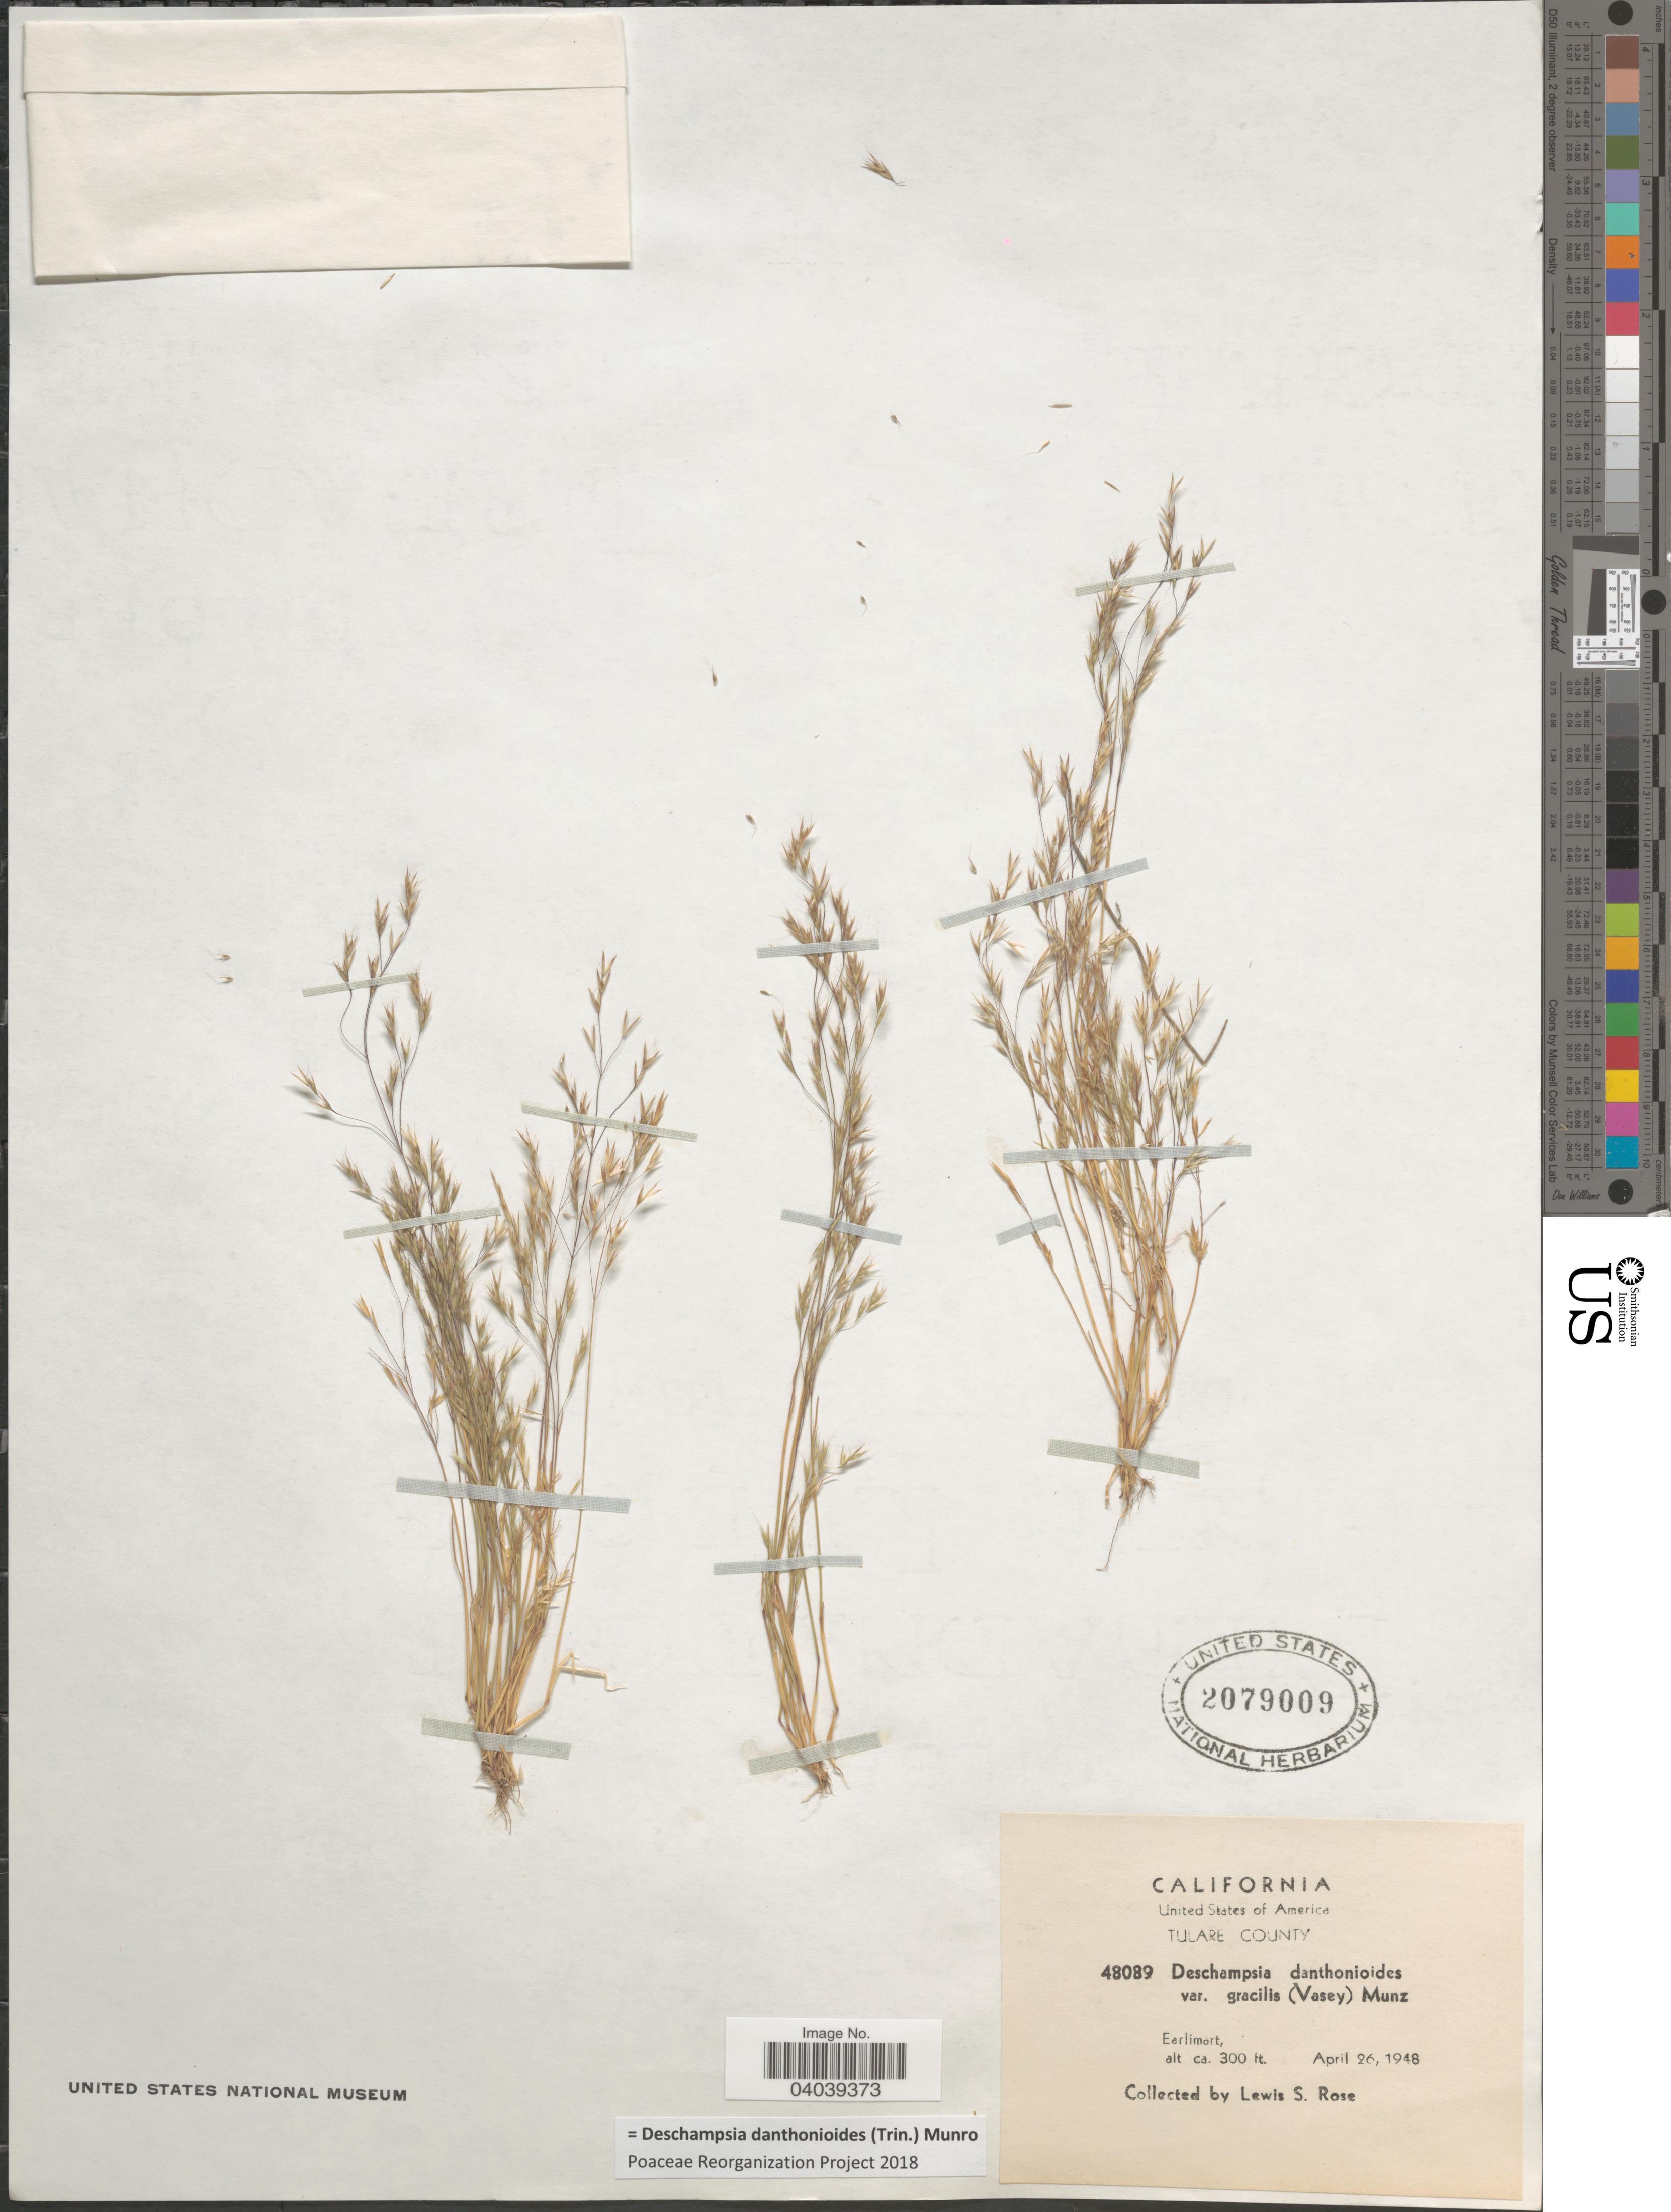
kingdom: Plantae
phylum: Tracheophyta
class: Liliopsida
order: Poales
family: Poaceae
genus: Deschampsia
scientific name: Deschampsia danthonioides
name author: (Trin.) Munro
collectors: L. S. Rose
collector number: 48089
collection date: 1948-04-26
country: United States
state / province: California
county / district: Tulare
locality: Tulare County. Earlimart.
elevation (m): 91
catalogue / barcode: US 2079009